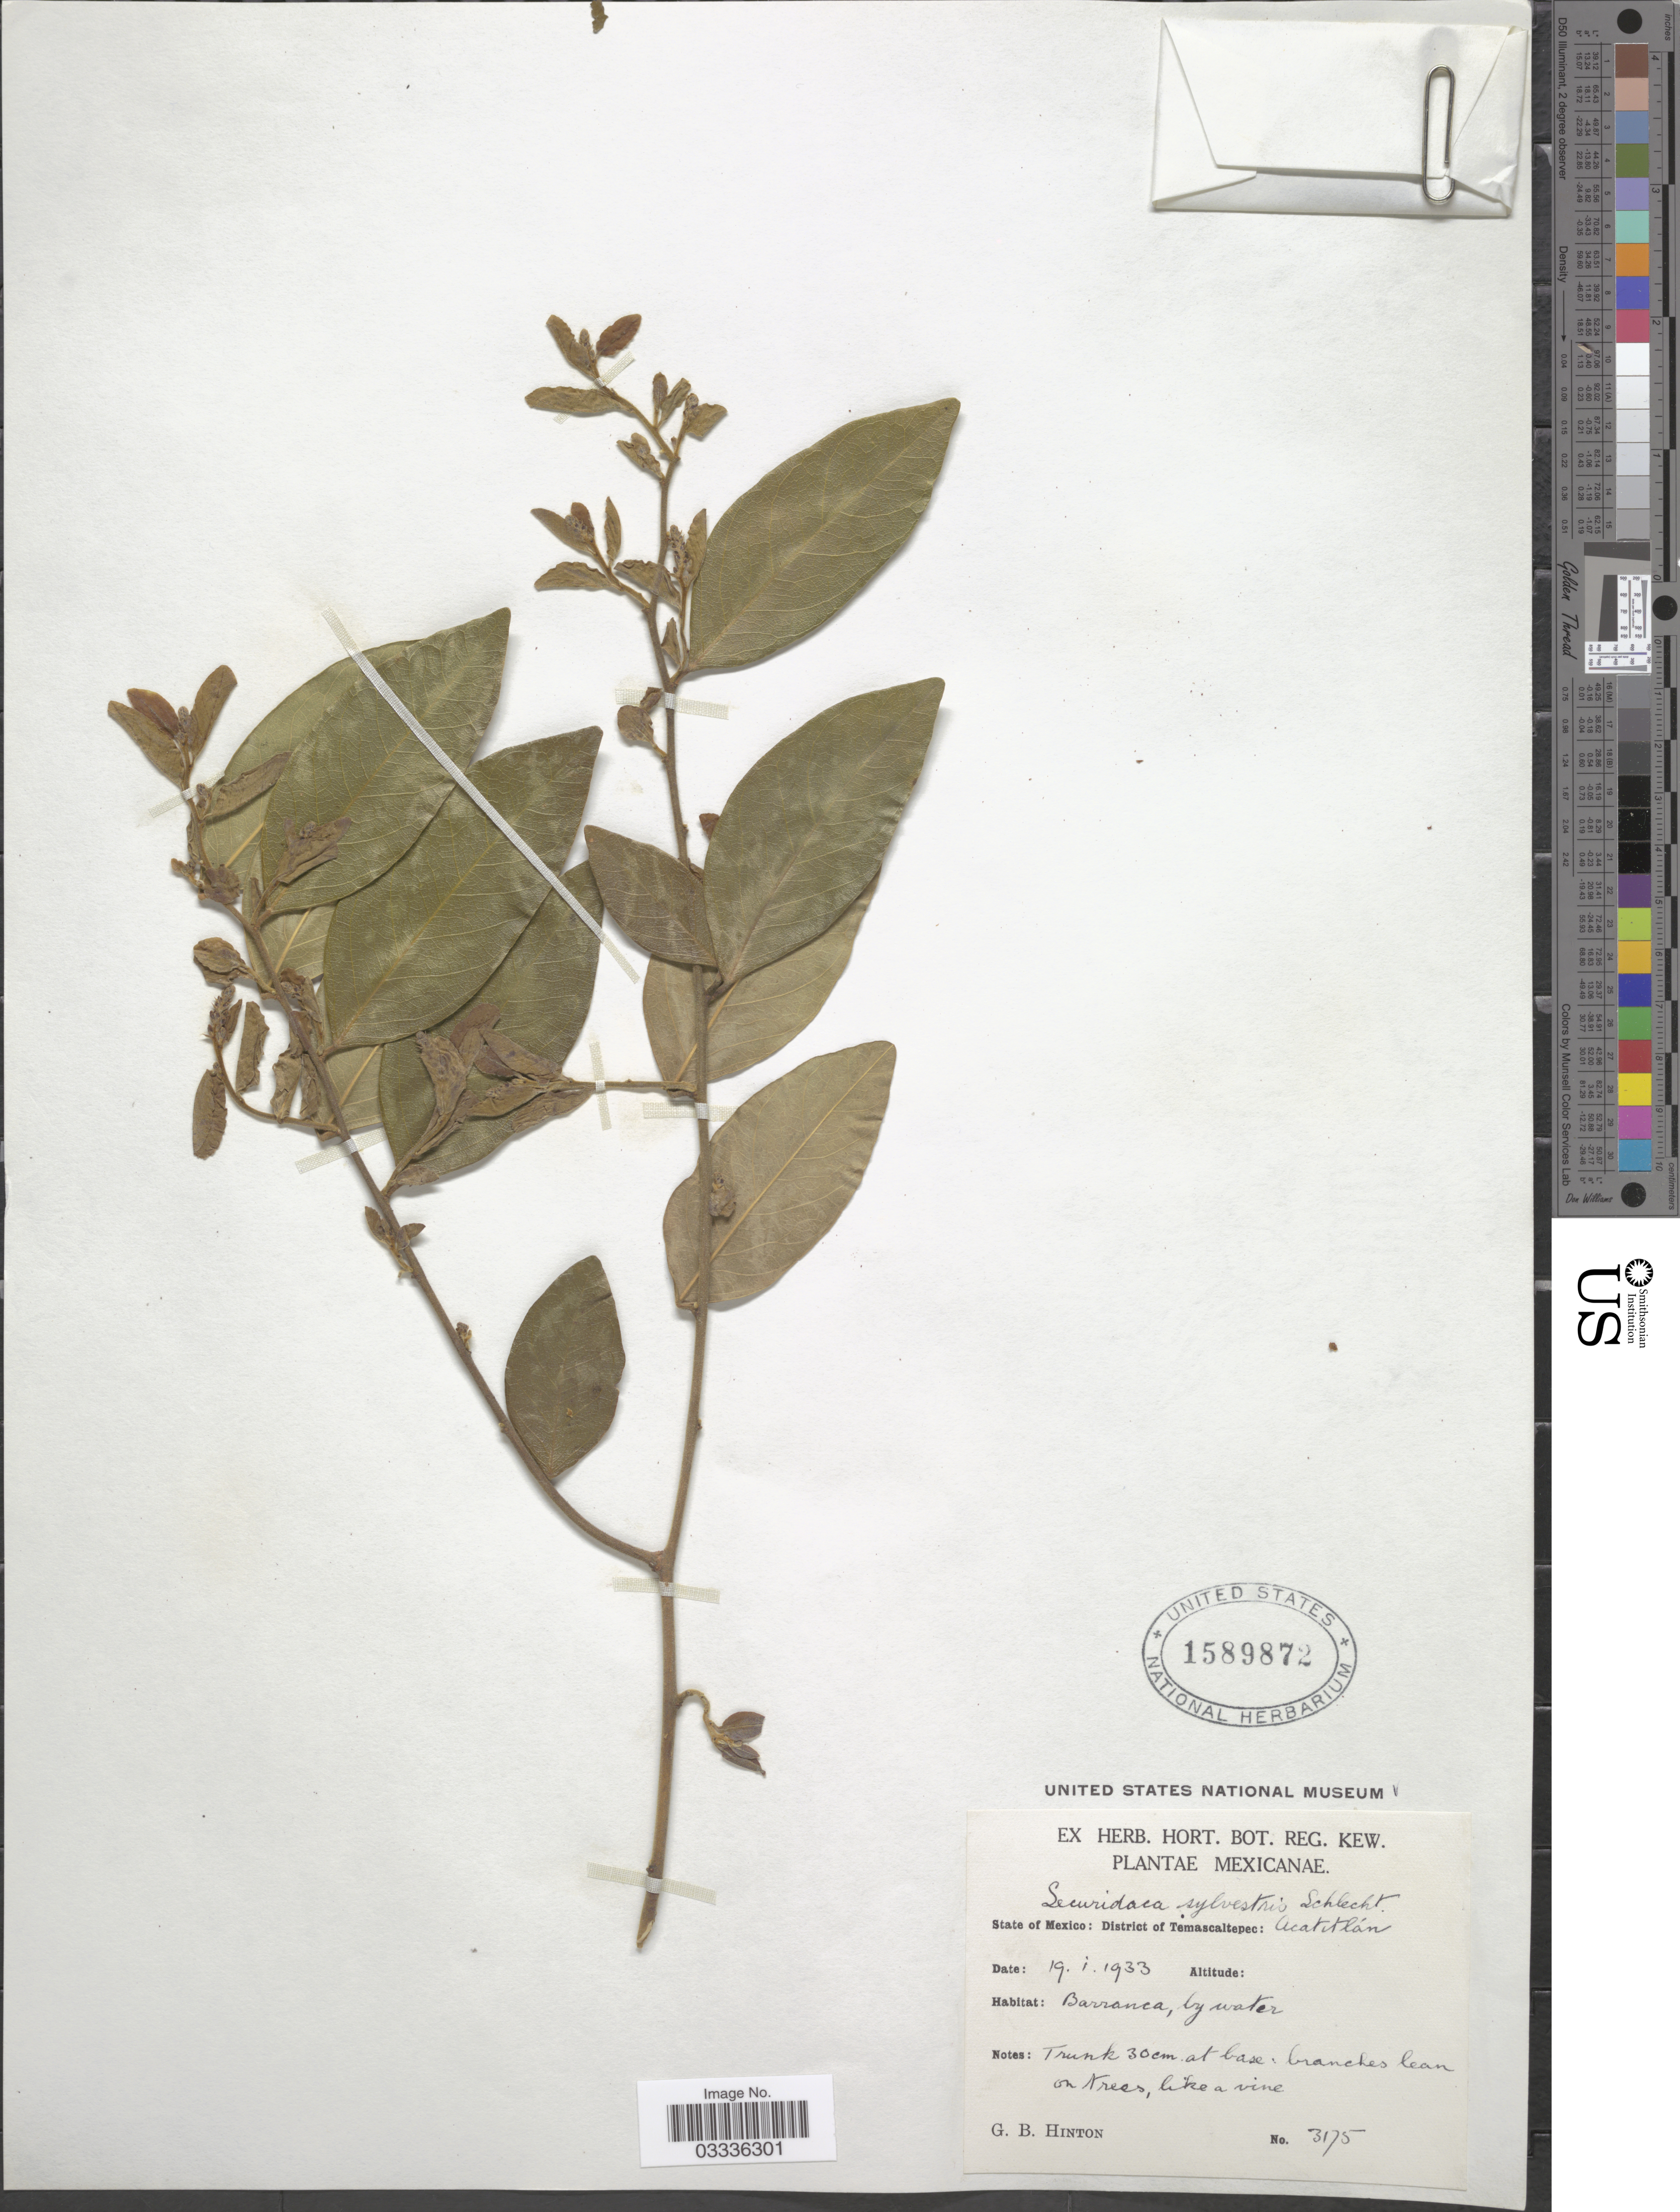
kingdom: Plantae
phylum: Tracheophyta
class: Magnoliopsida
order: Fabales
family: Polygalaceae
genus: Securidaca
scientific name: Securidaca sylvestris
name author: Schltdl.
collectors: G. B. Hinton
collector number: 3175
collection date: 1933-01-19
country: Mexico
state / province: México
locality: District of Temascaltepec: Acatitlán.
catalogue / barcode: US 1589872